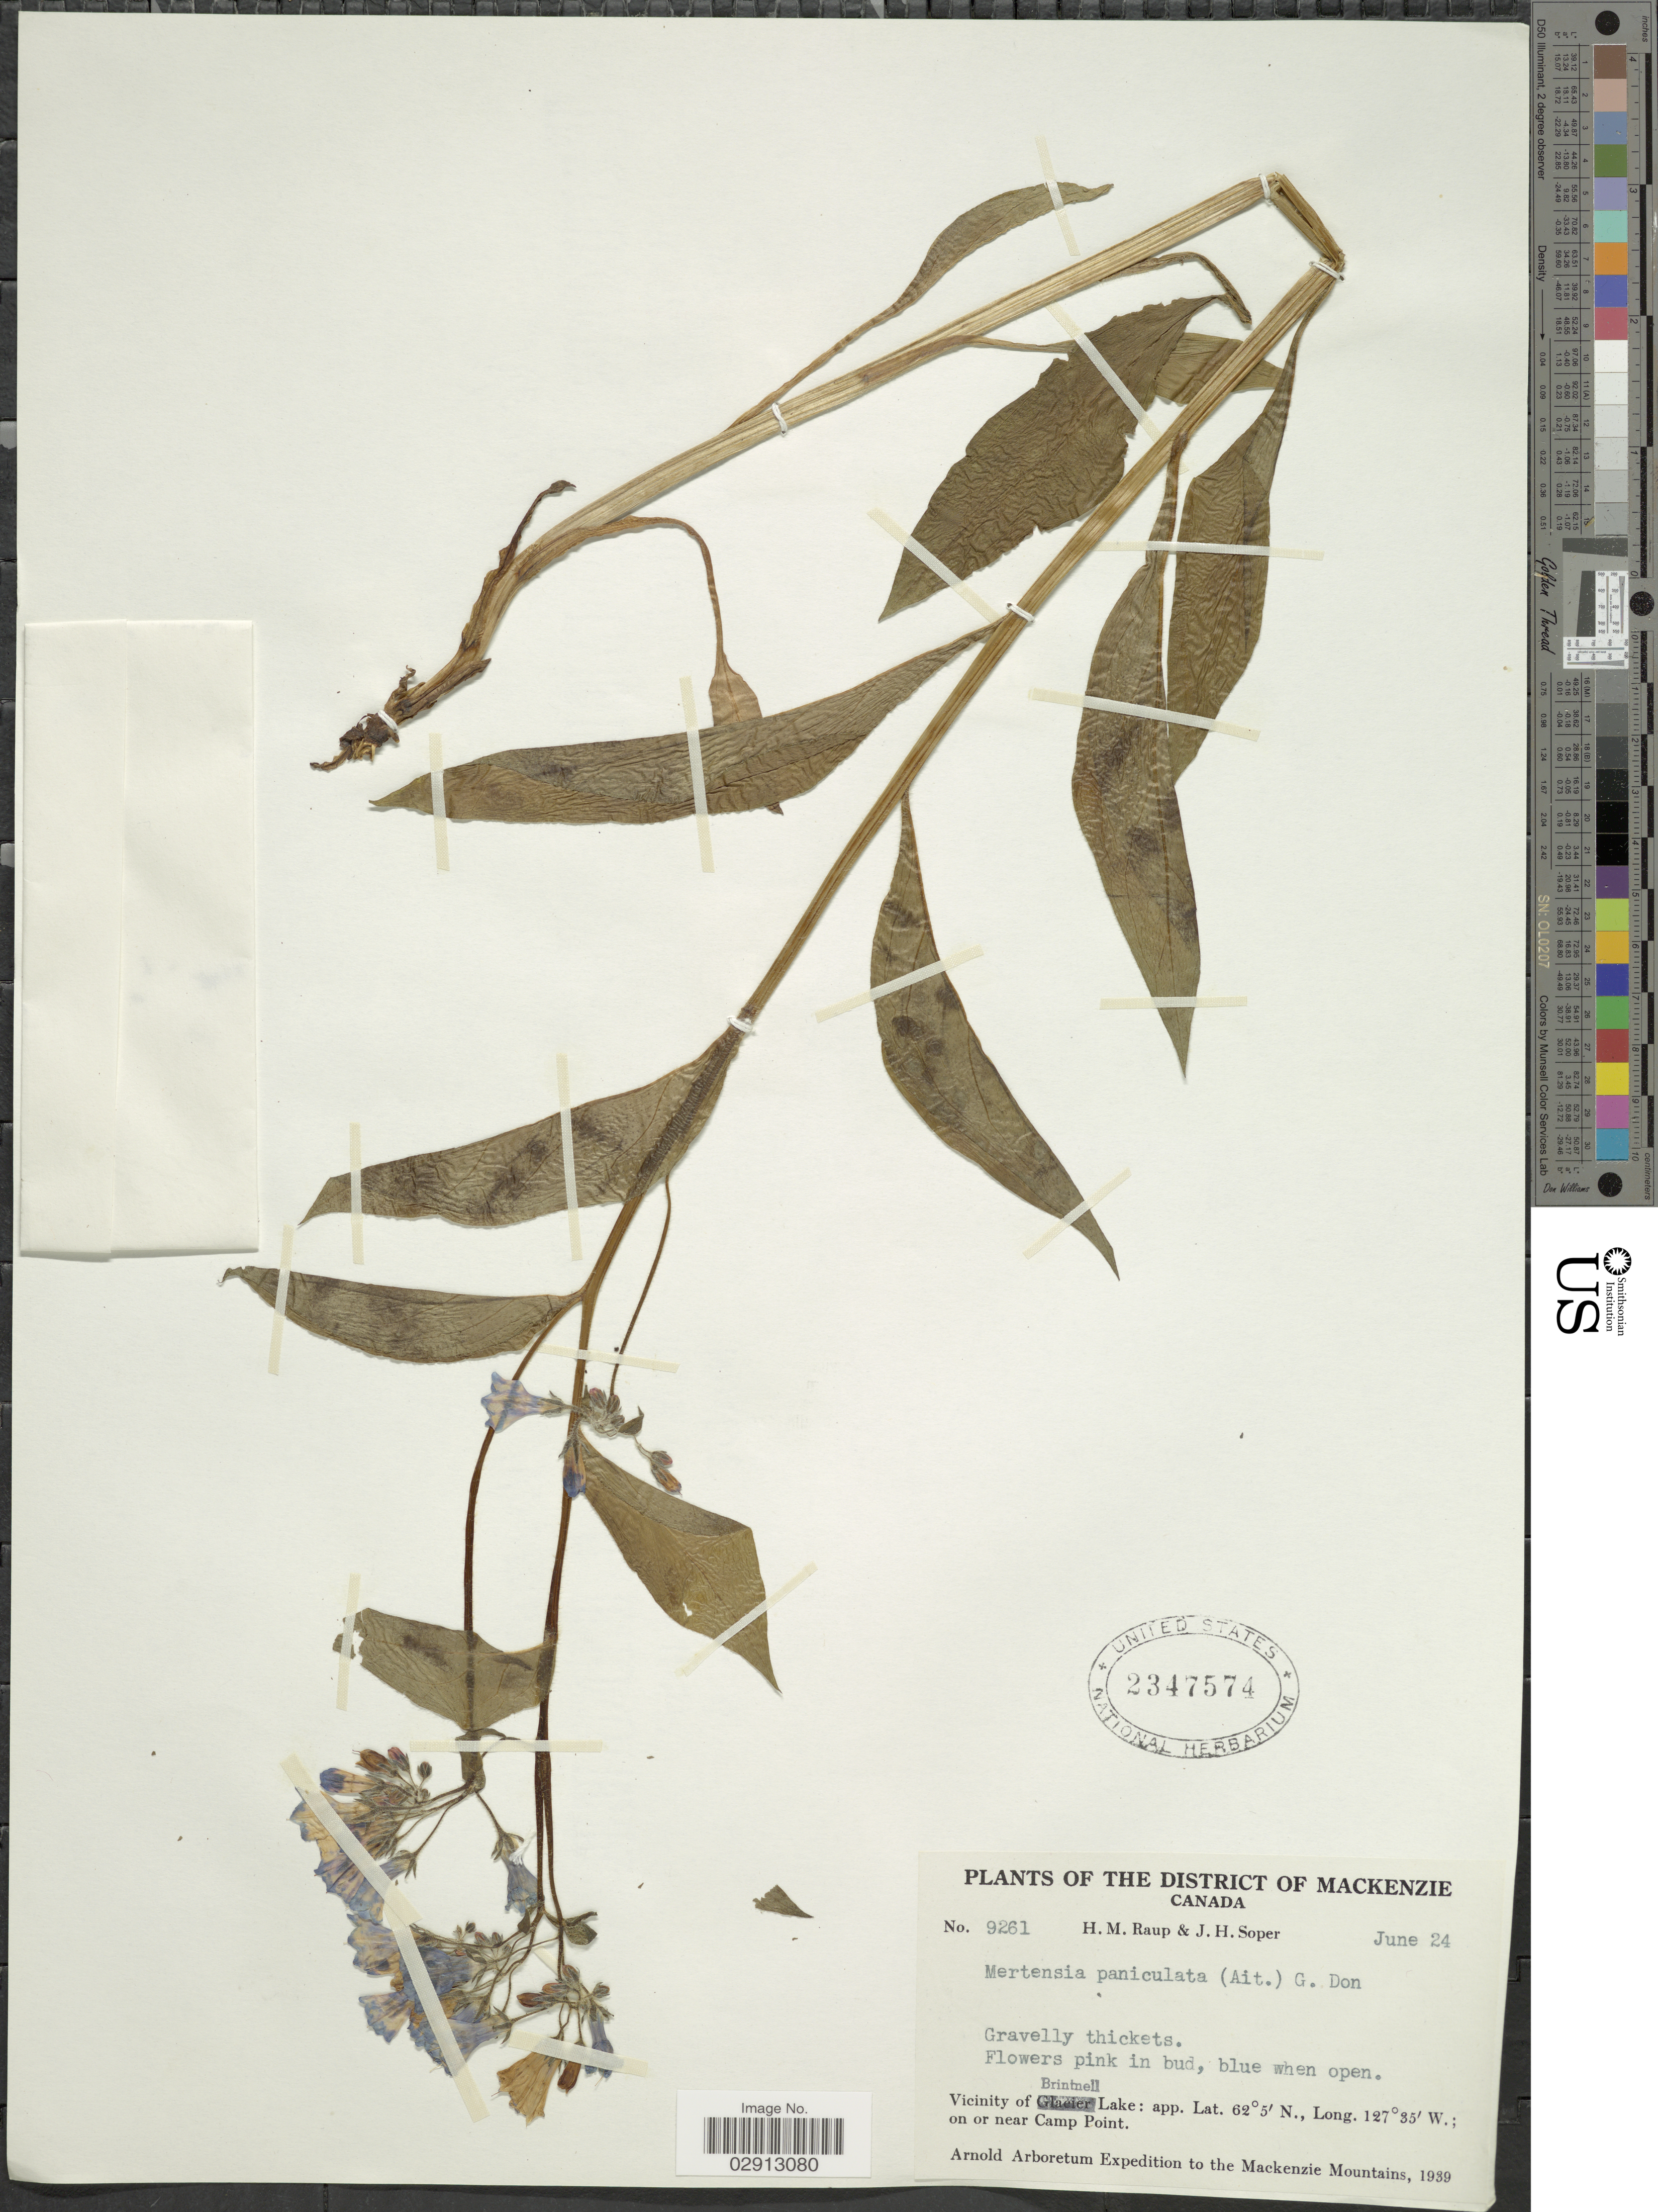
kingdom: Plantae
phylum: Tracheophyta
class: Magnoliopsida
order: Boraginales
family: Boraginaceae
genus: Mertensia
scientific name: Mertensia paniculata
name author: (Aiton) G. Don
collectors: H. Raup & J. H. Soper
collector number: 9261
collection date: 1939-06-24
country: Canada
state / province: Alberta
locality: The District of Mackenzie Canada. Vicinity of Brintnell Lake: on or near Camp Point.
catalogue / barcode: US 2347574